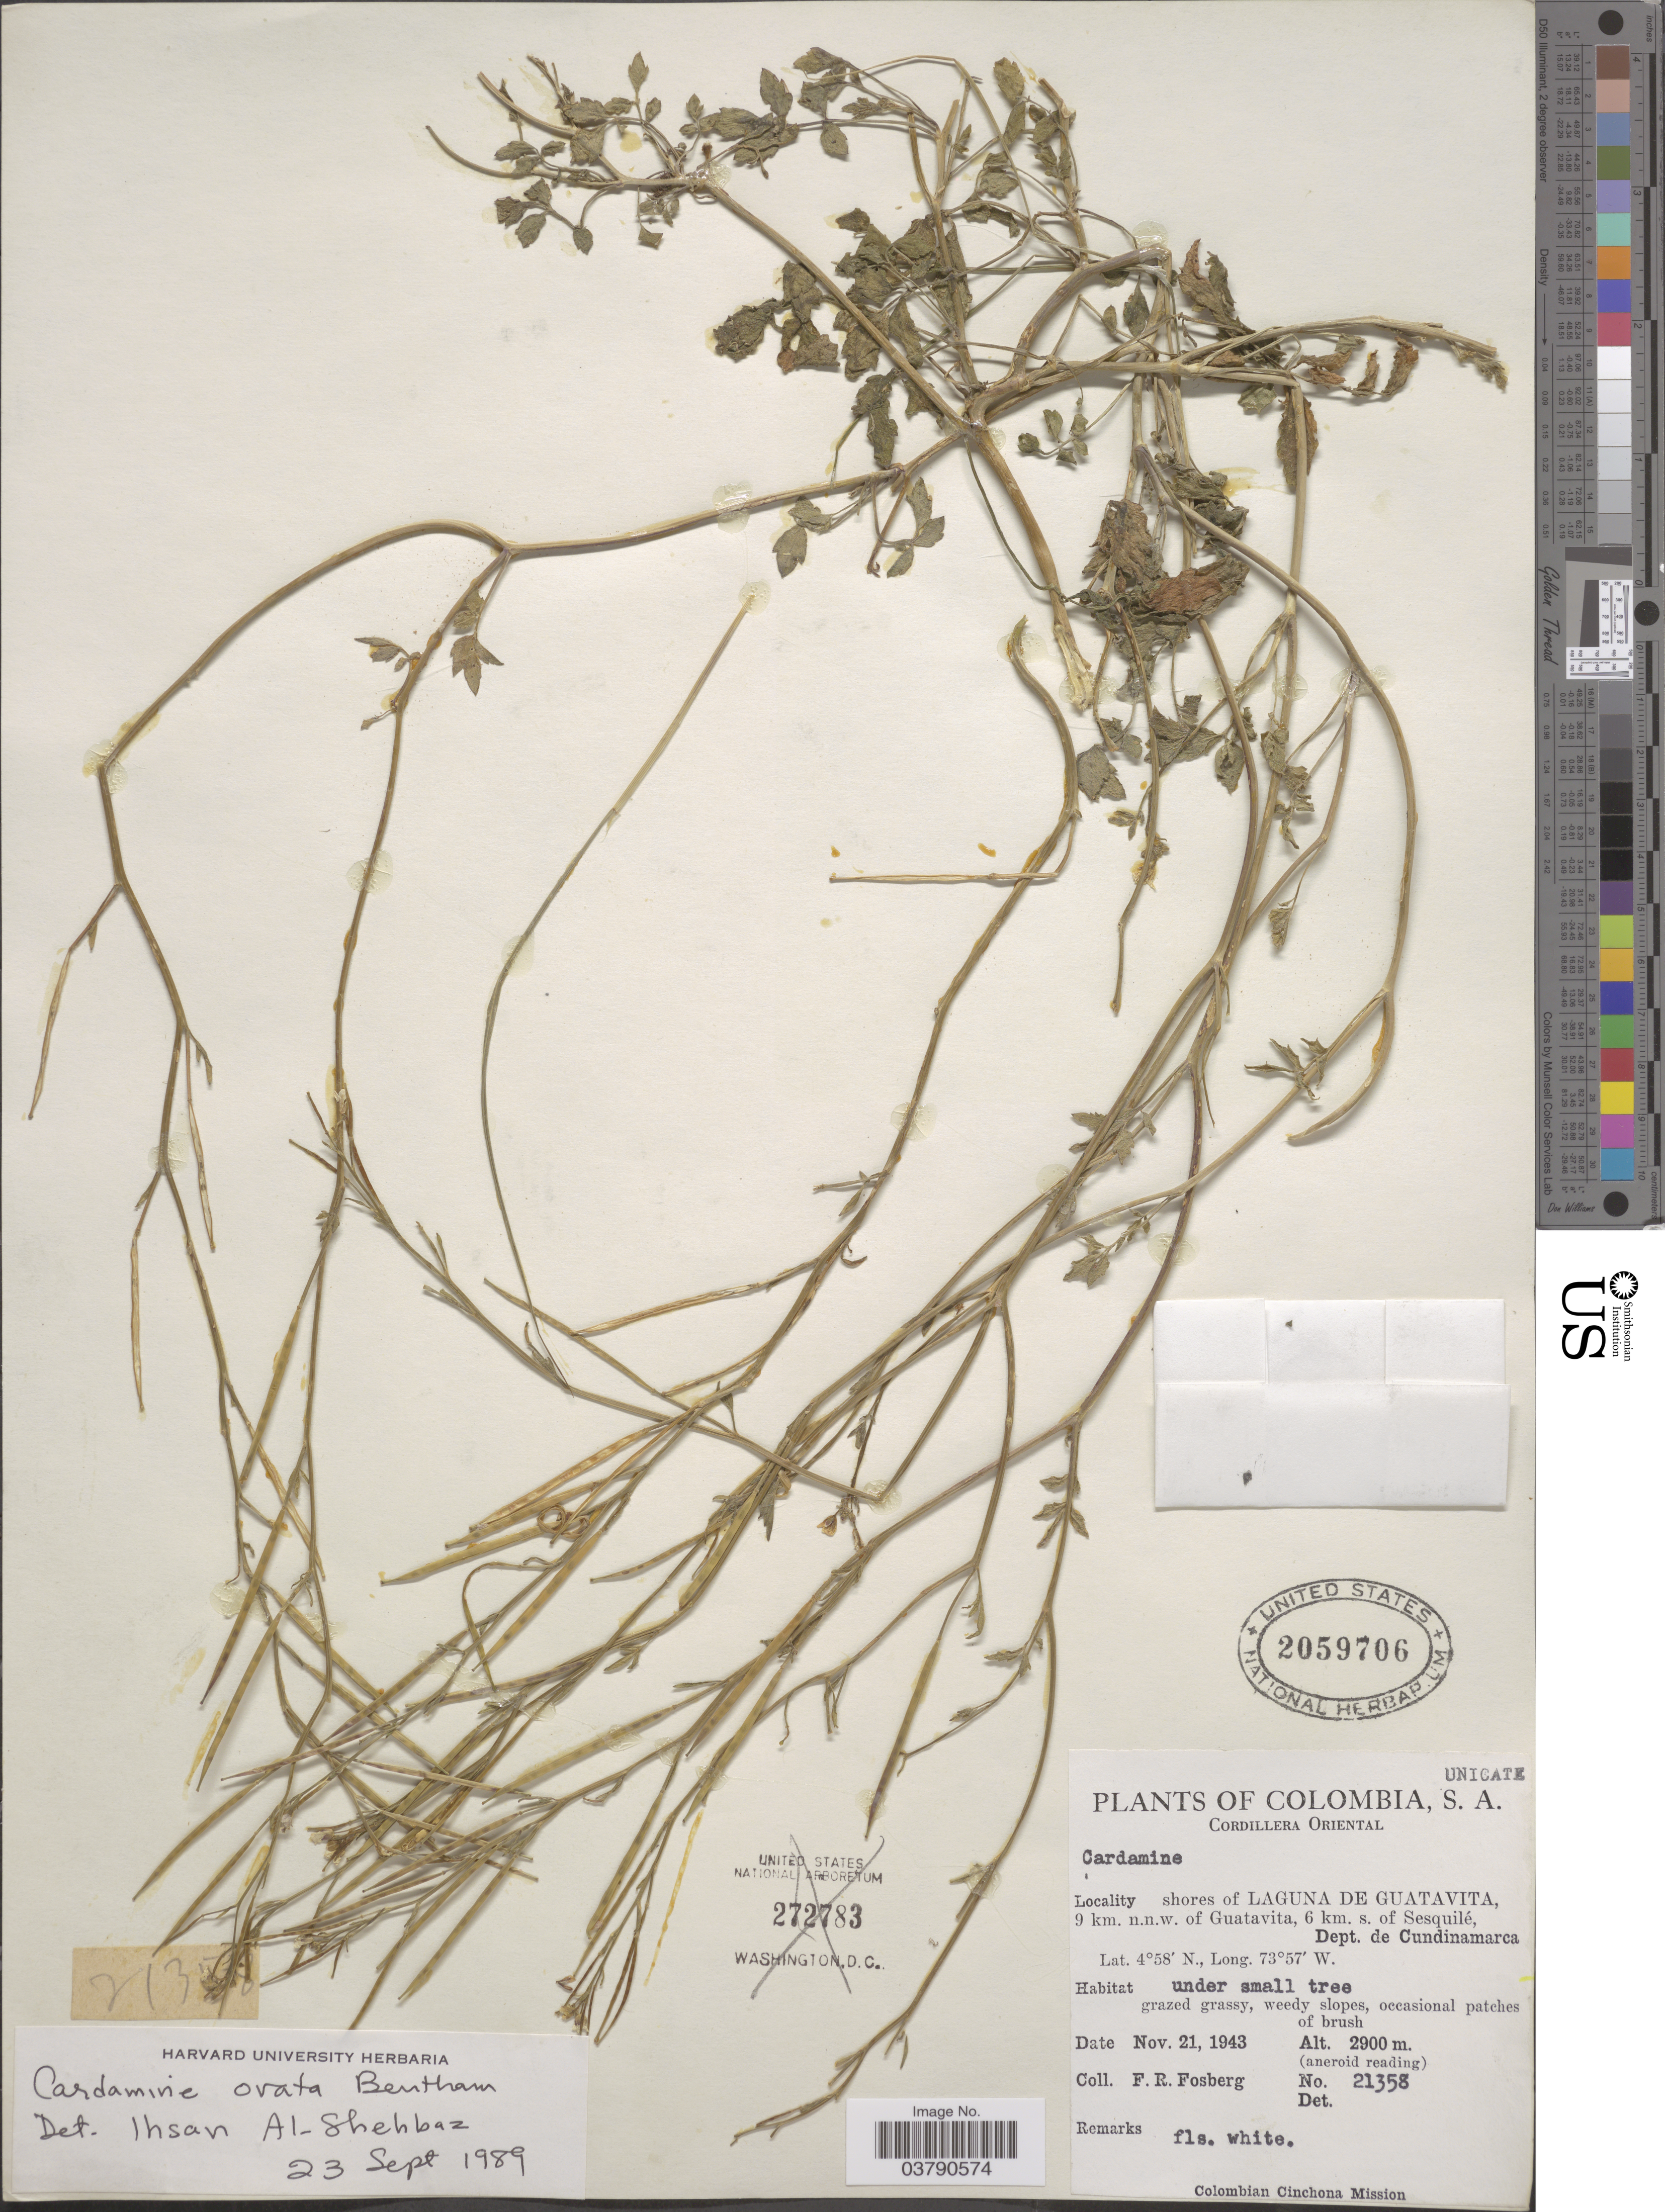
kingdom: Plantae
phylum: Tracheophyta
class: Magnoliopsida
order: Brassicales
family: Brassicaceae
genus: Cardamine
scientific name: Cardamine ovata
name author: Benth.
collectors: F. R. Fosberg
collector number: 21358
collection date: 1943-11-21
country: Colombia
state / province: Cundinamarca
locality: Cordillera Oriental. Shores of Laguna de Guatavita, 9 km. n.n.w. of Guatavita, 6 km. s. of Sesquilé, Dept. de Cundinamarca.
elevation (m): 2900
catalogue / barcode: US 2059706